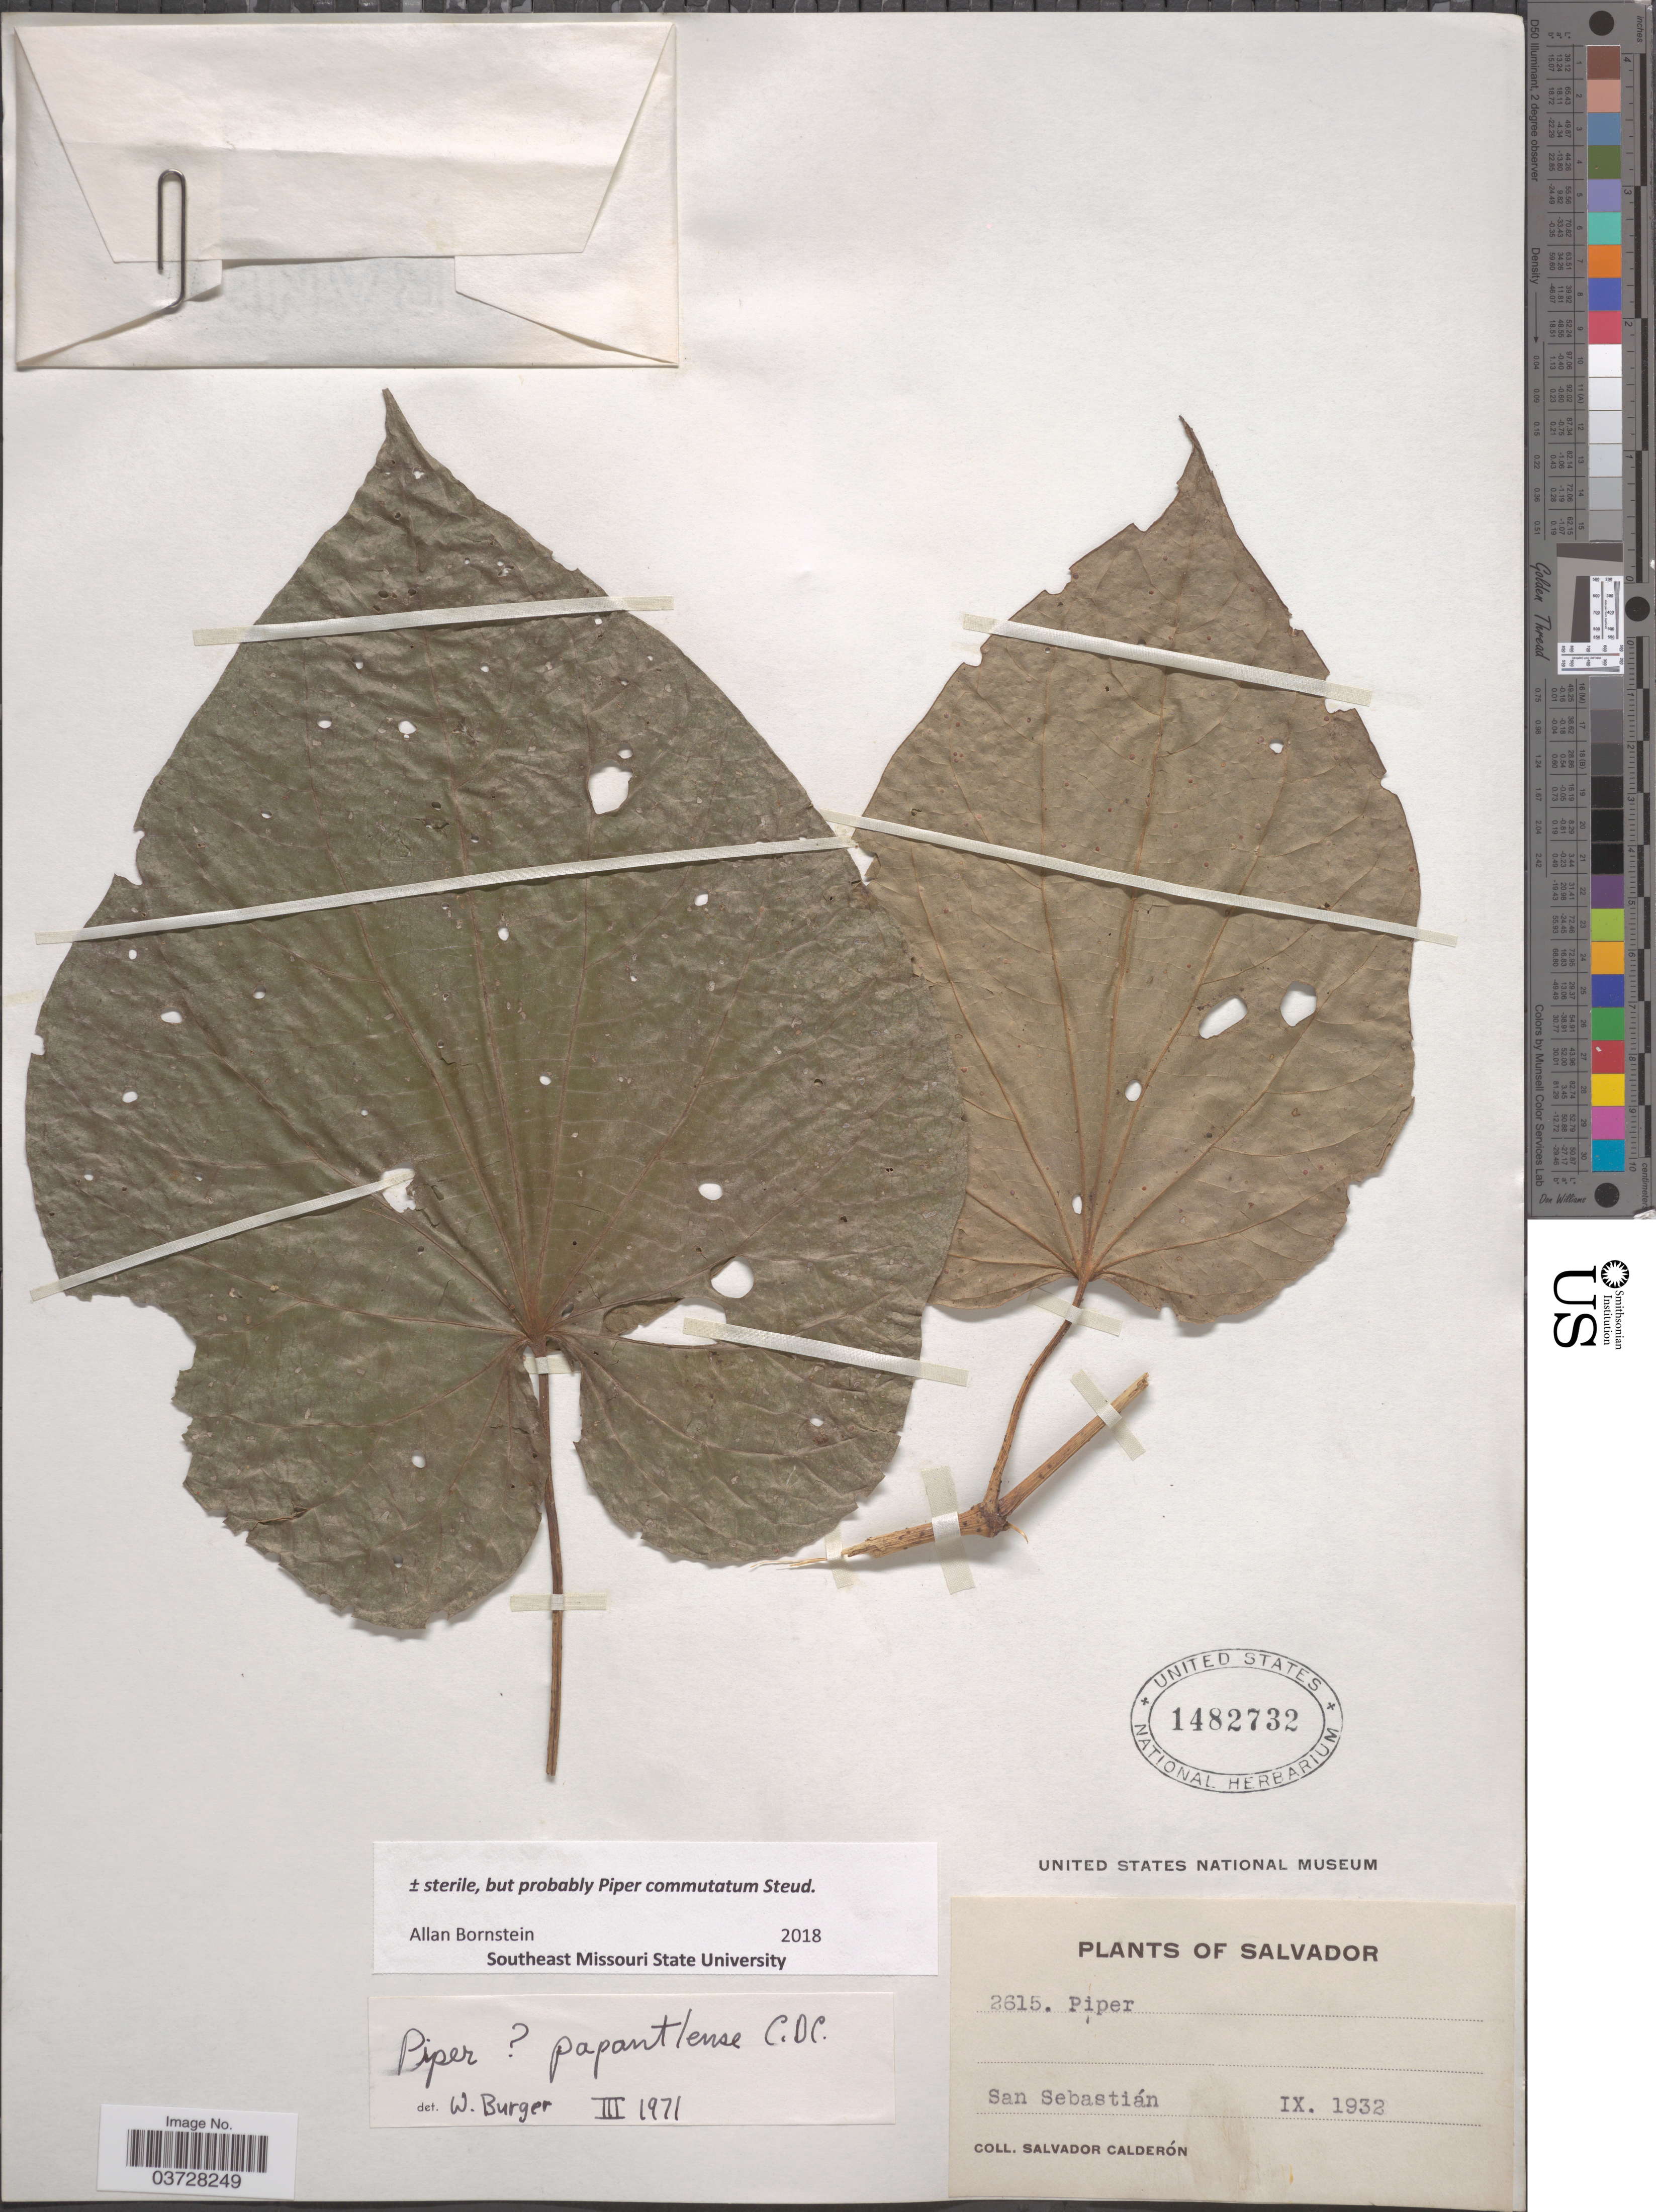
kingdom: Plantae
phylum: Tracheophyta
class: Magnoliopsida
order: Piperales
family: Piperaceae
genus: Piper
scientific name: Piper commutatum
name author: Steud.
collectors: S. Calderón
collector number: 2615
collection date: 1932-09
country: El Salvador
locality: San Sebastián.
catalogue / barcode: US 1482732